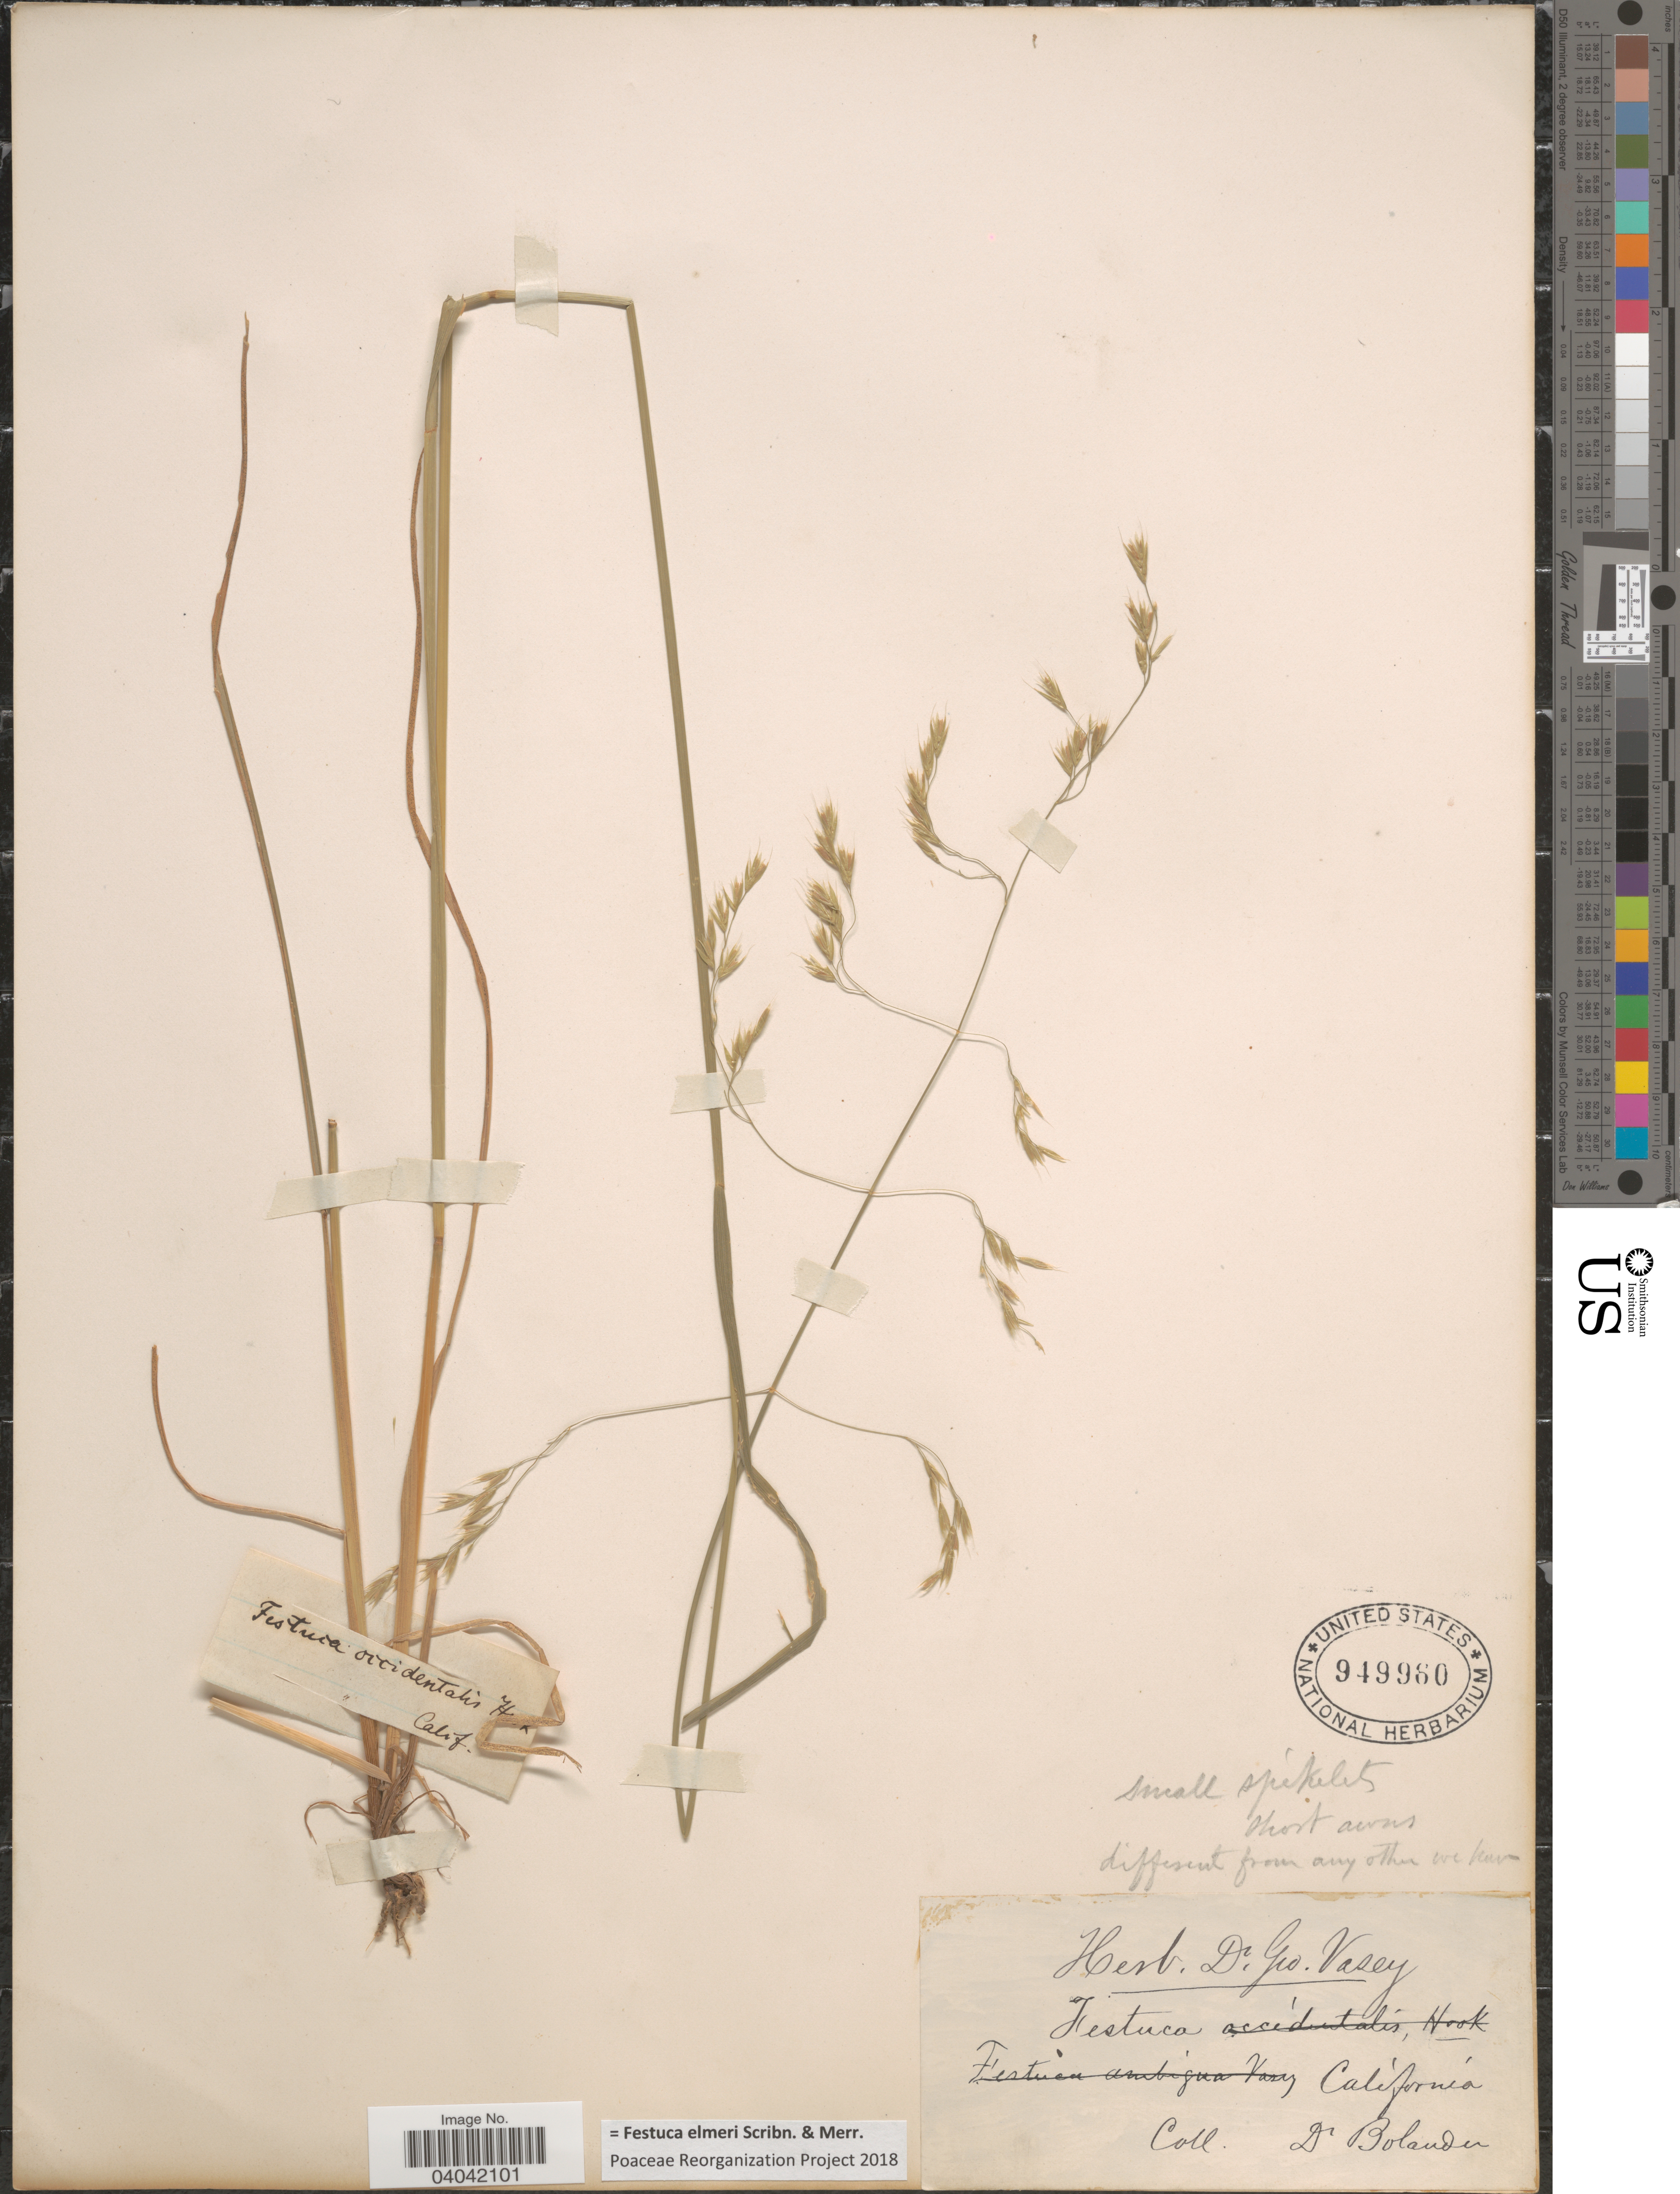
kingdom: Plantae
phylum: Tracheophyta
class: Liliopsida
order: Poales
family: Poaceae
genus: Festuca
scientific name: Festuca elmeri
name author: Scribn. & Merr.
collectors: -. Bolander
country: United States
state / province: California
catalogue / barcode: US 949960